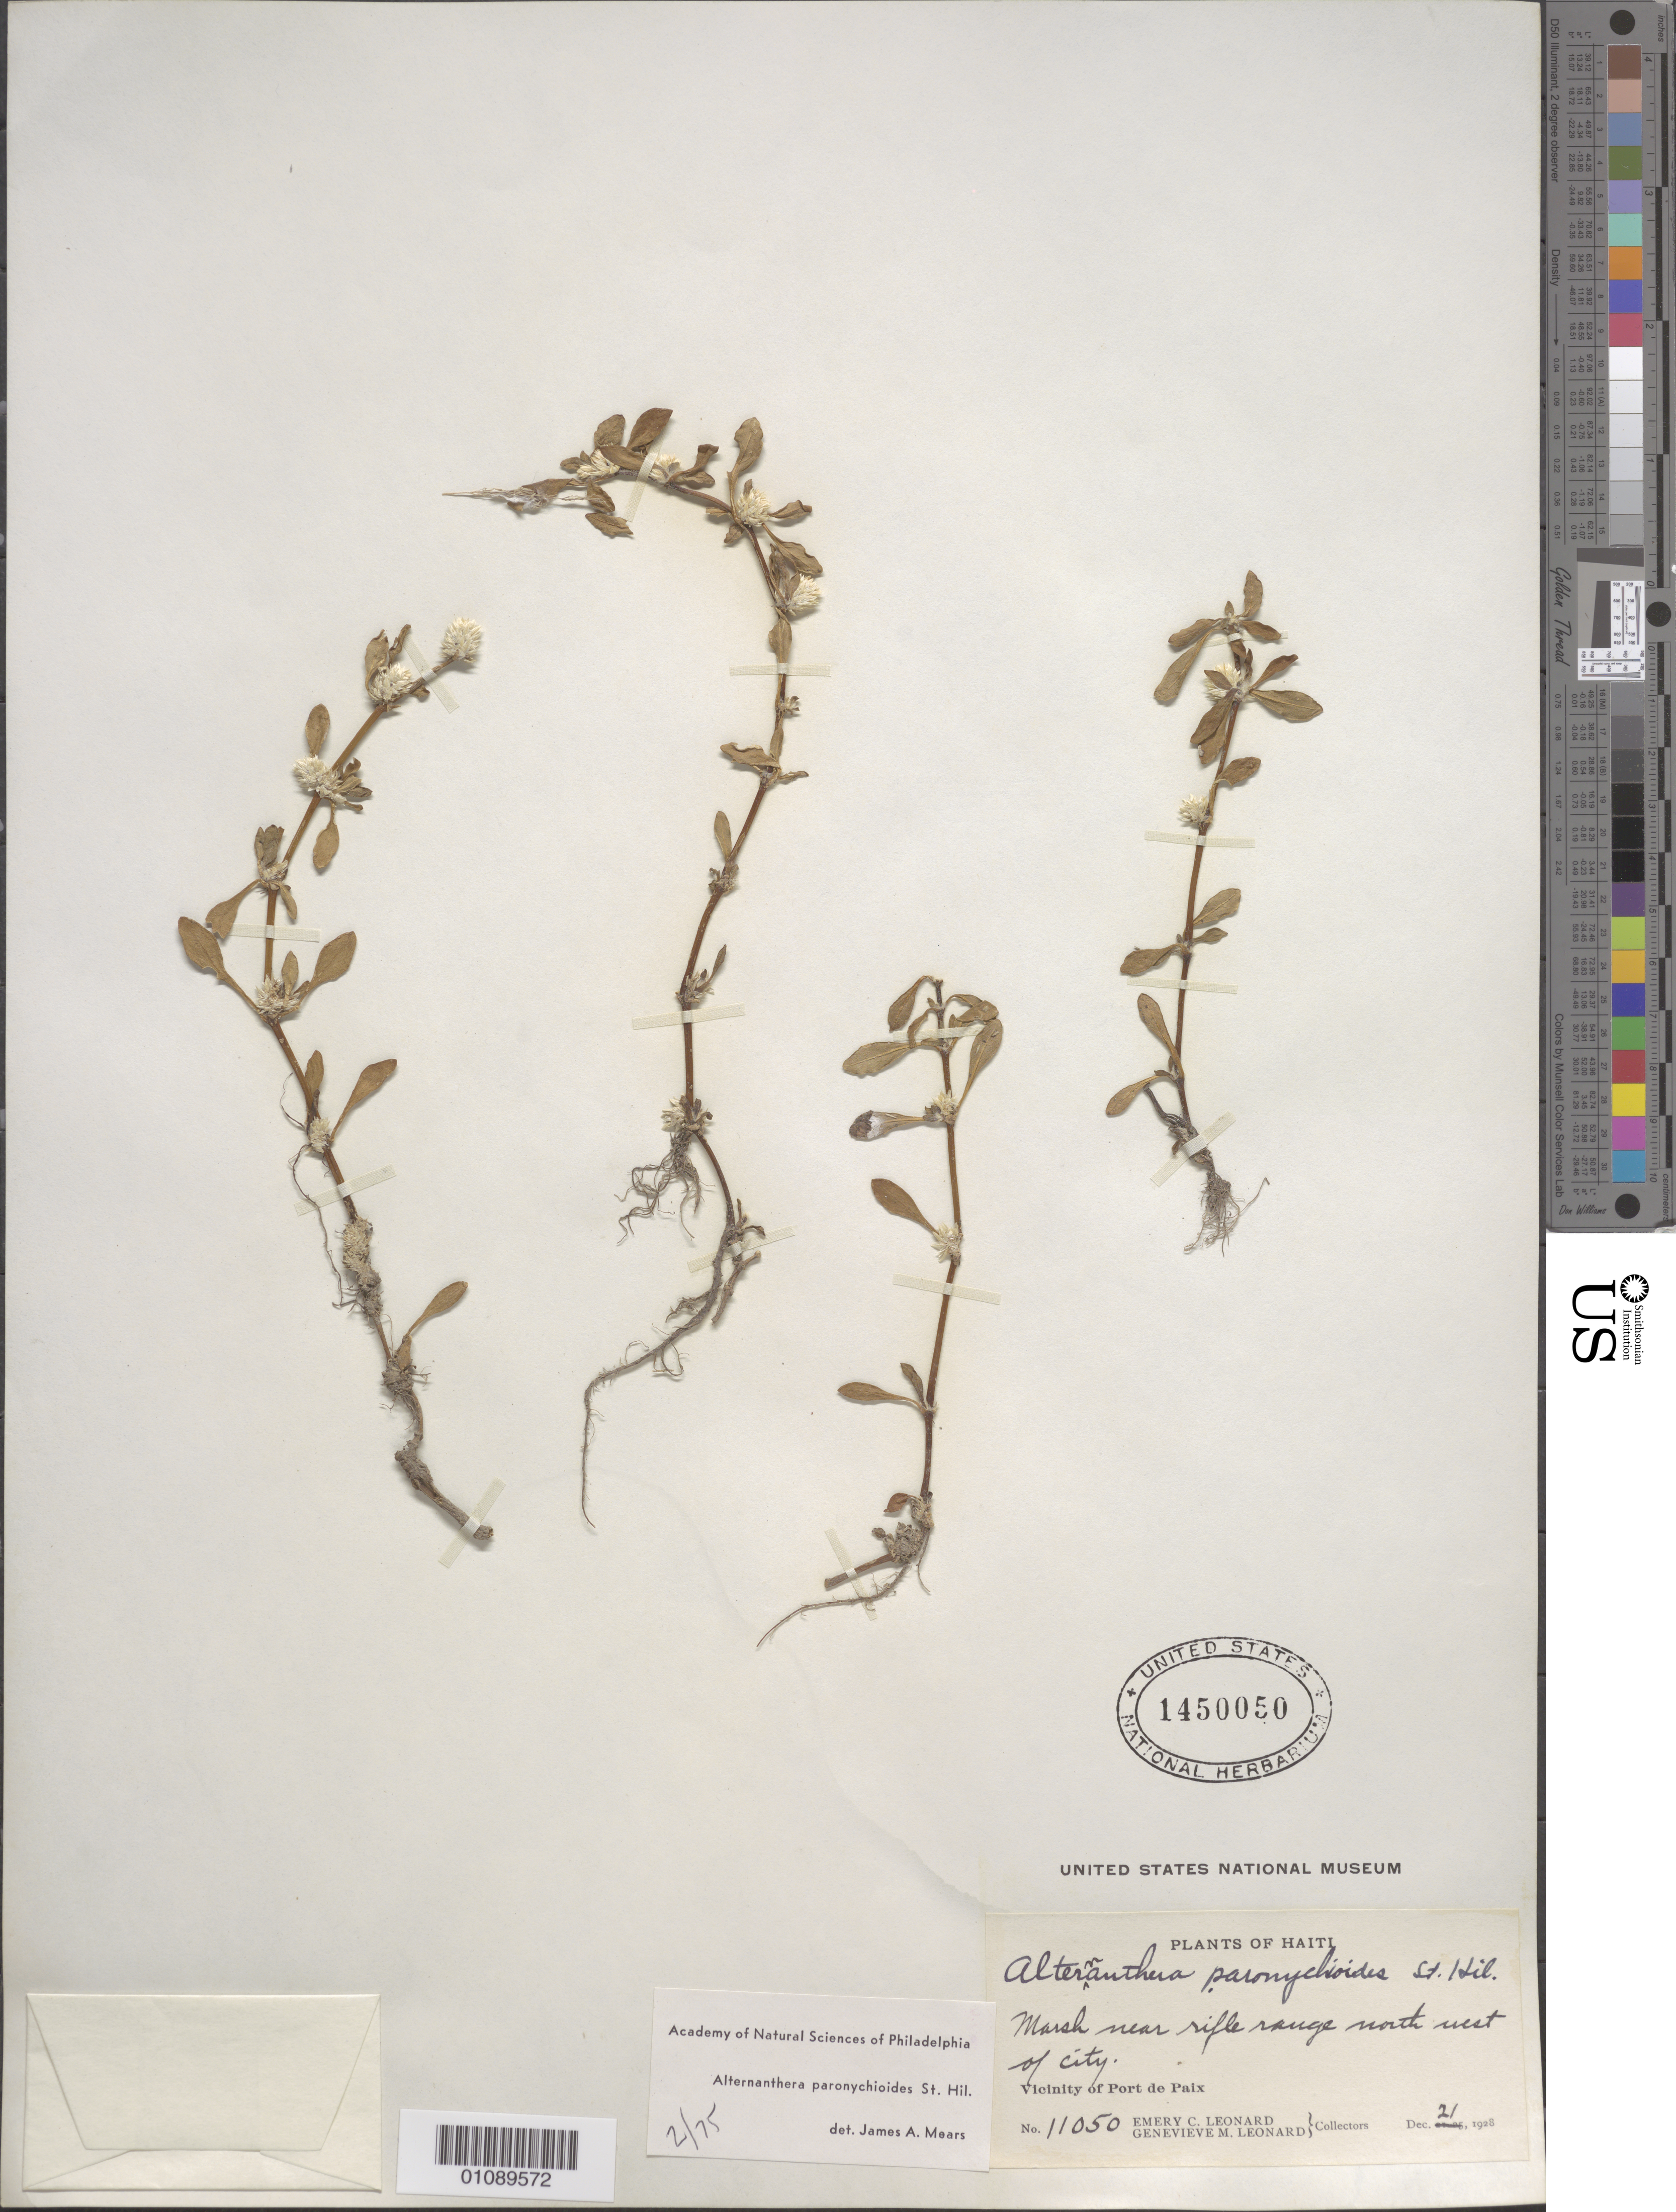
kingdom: Plantae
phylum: Tracheophyta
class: Magnoliopsida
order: Caryophyllales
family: Amaranthaceae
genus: Alternanthera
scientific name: Alternanthera paronychioides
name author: A. St.-Hil.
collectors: E. C. Leonard & G. M. Leonard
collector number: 11050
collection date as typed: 21 Dec 1928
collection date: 1928-12-21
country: Haiti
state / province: Nord-Óuest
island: Hispaniola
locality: Vicinity of Port de Paix, near rifle range NW of city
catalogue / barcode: US 1450050